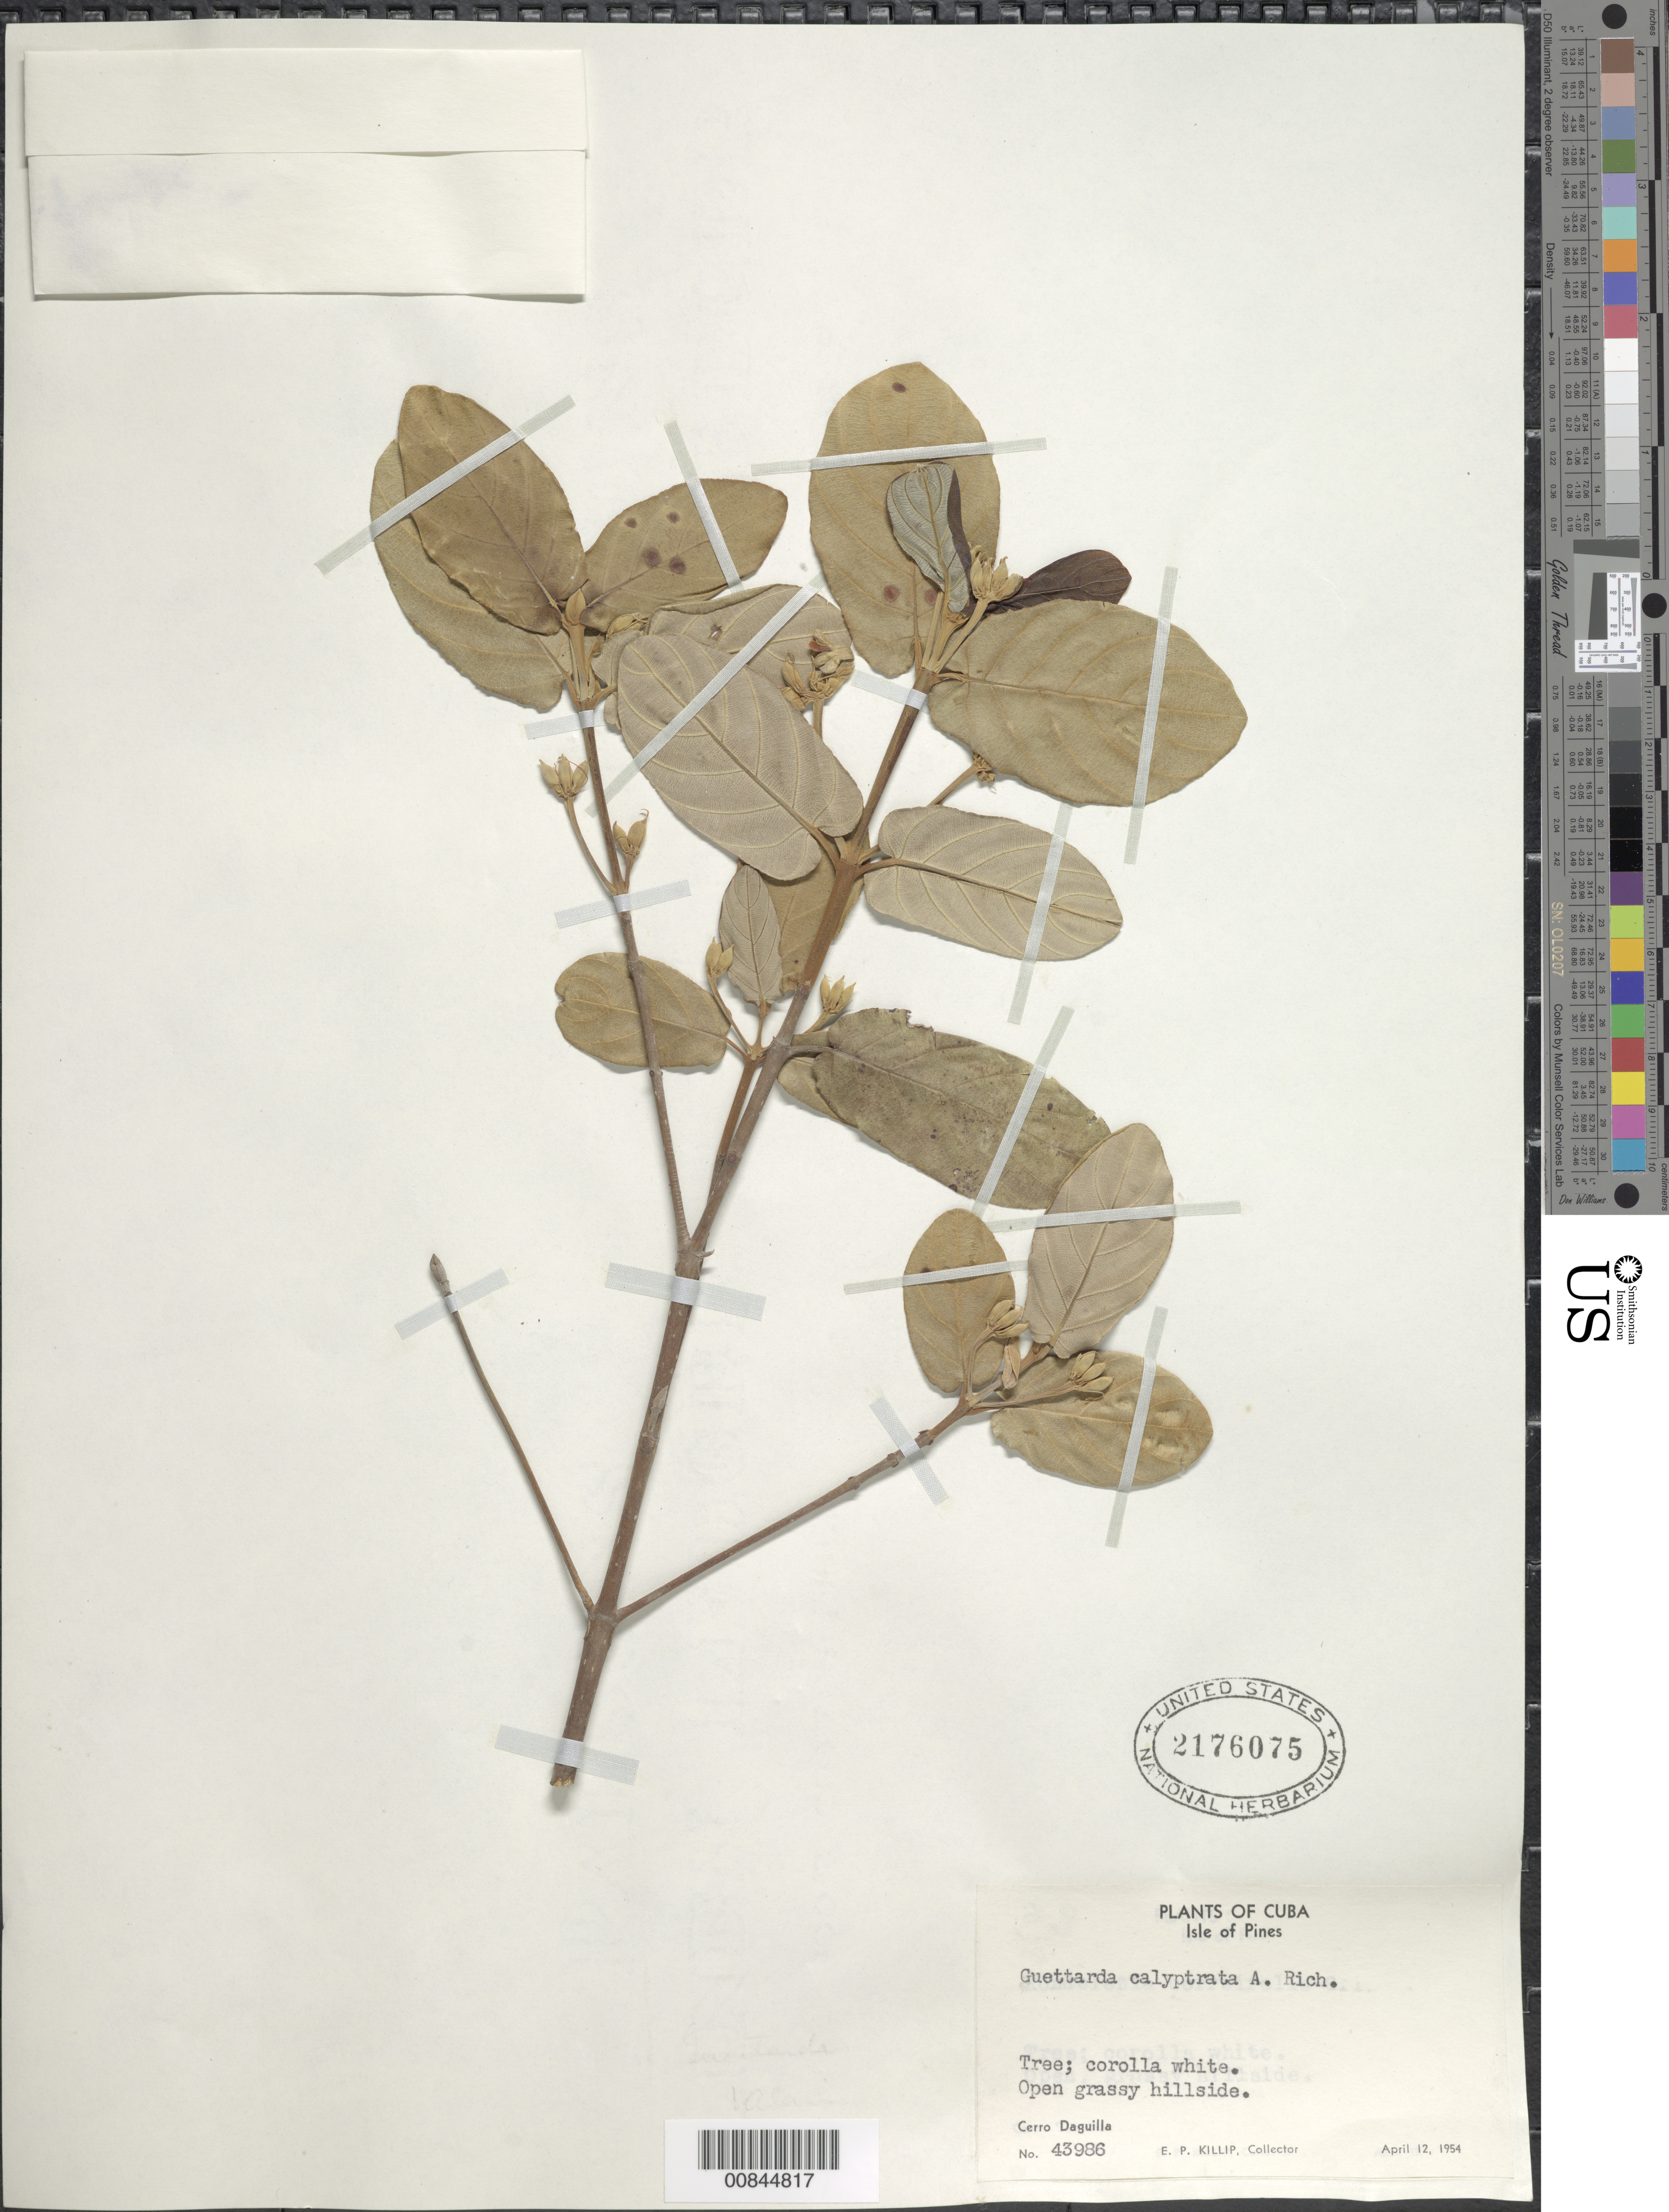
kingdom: Plantae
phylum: Tracheophyta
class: Magnoliopsida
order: Gentianales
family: Rubiaceae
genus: Guettarda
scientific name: Guettarda calyptrata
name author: A. Rich.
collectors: E. P. Killip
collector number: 43986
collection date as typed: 12 Apr 1954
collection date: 1954-04-12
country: Cuba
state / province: Isla de La Juventud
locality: Cerro Daguilla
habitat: Open grassy hillside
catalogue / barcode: US 2176075